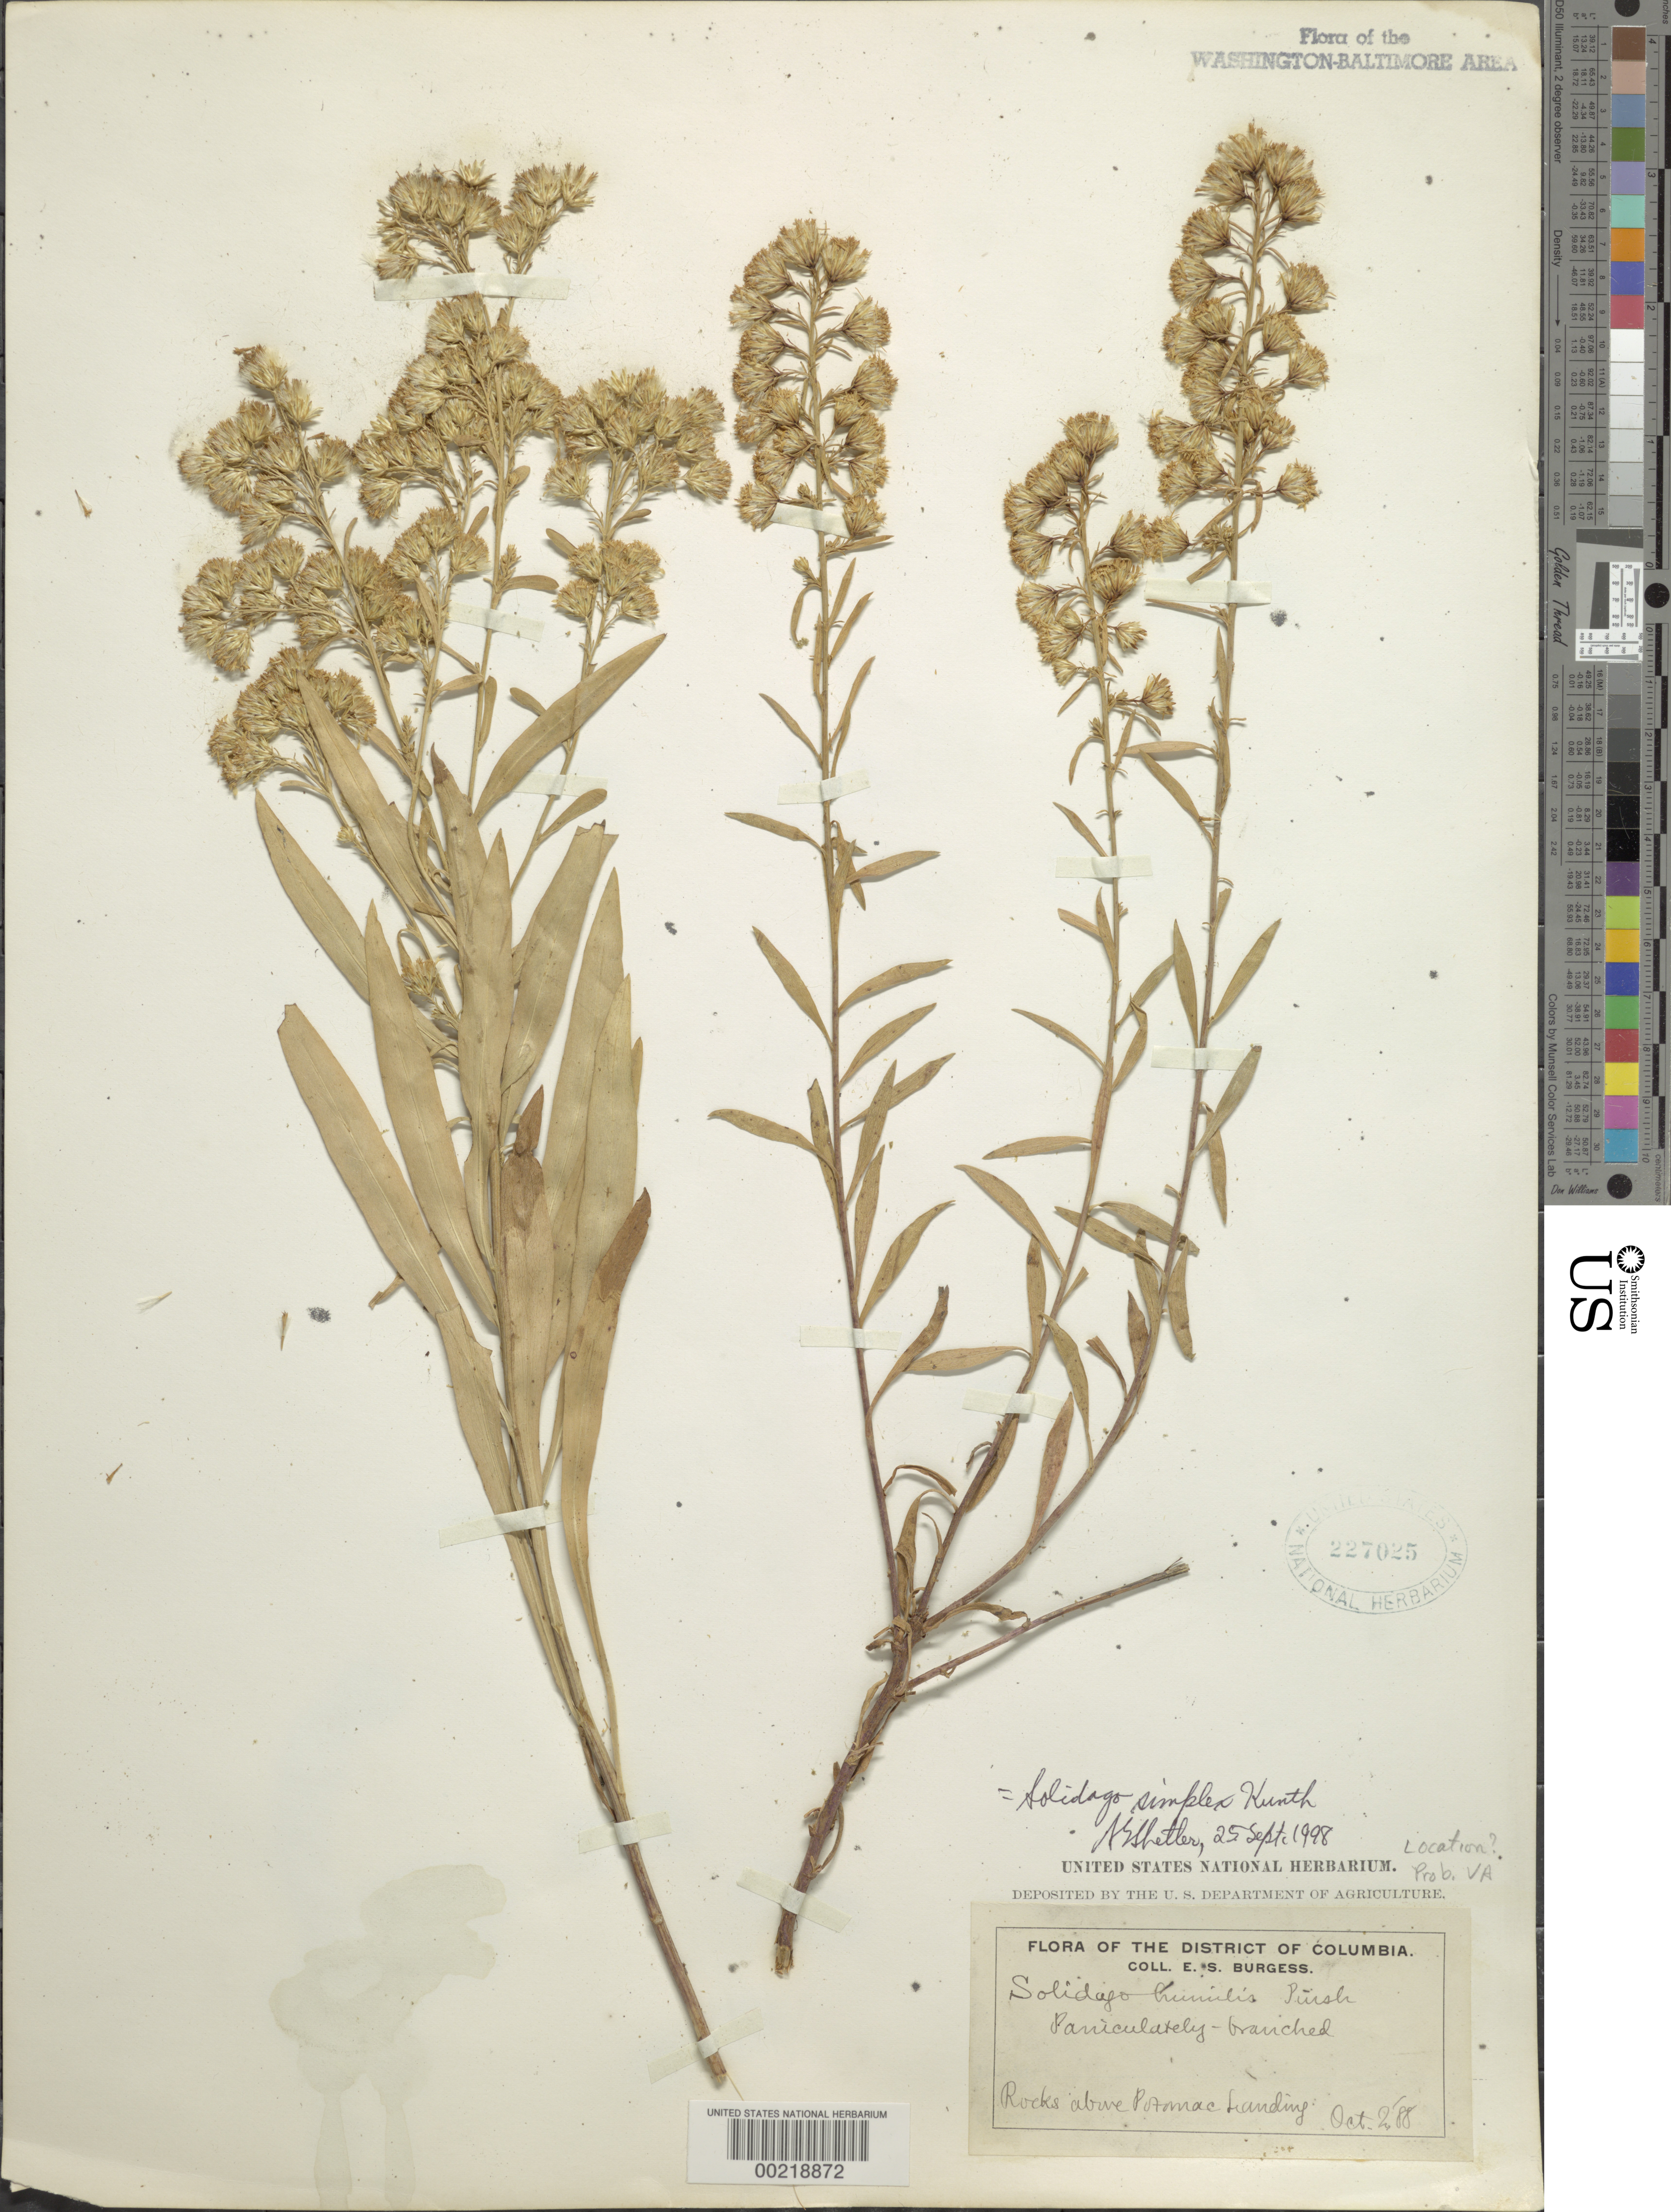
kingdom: Plantae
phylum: Tracheophyta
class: Magnoliopsida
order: Asterales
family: Asteraceae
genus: Solidago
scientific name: Solidago simplex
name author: Kunth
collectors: E. Burgess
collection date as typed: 02 Oct 1888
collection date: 1888-10-02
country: United States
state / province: Virginia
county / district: Arlington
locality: Above Potomac Landing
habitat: Rocks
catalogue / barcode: US 227025